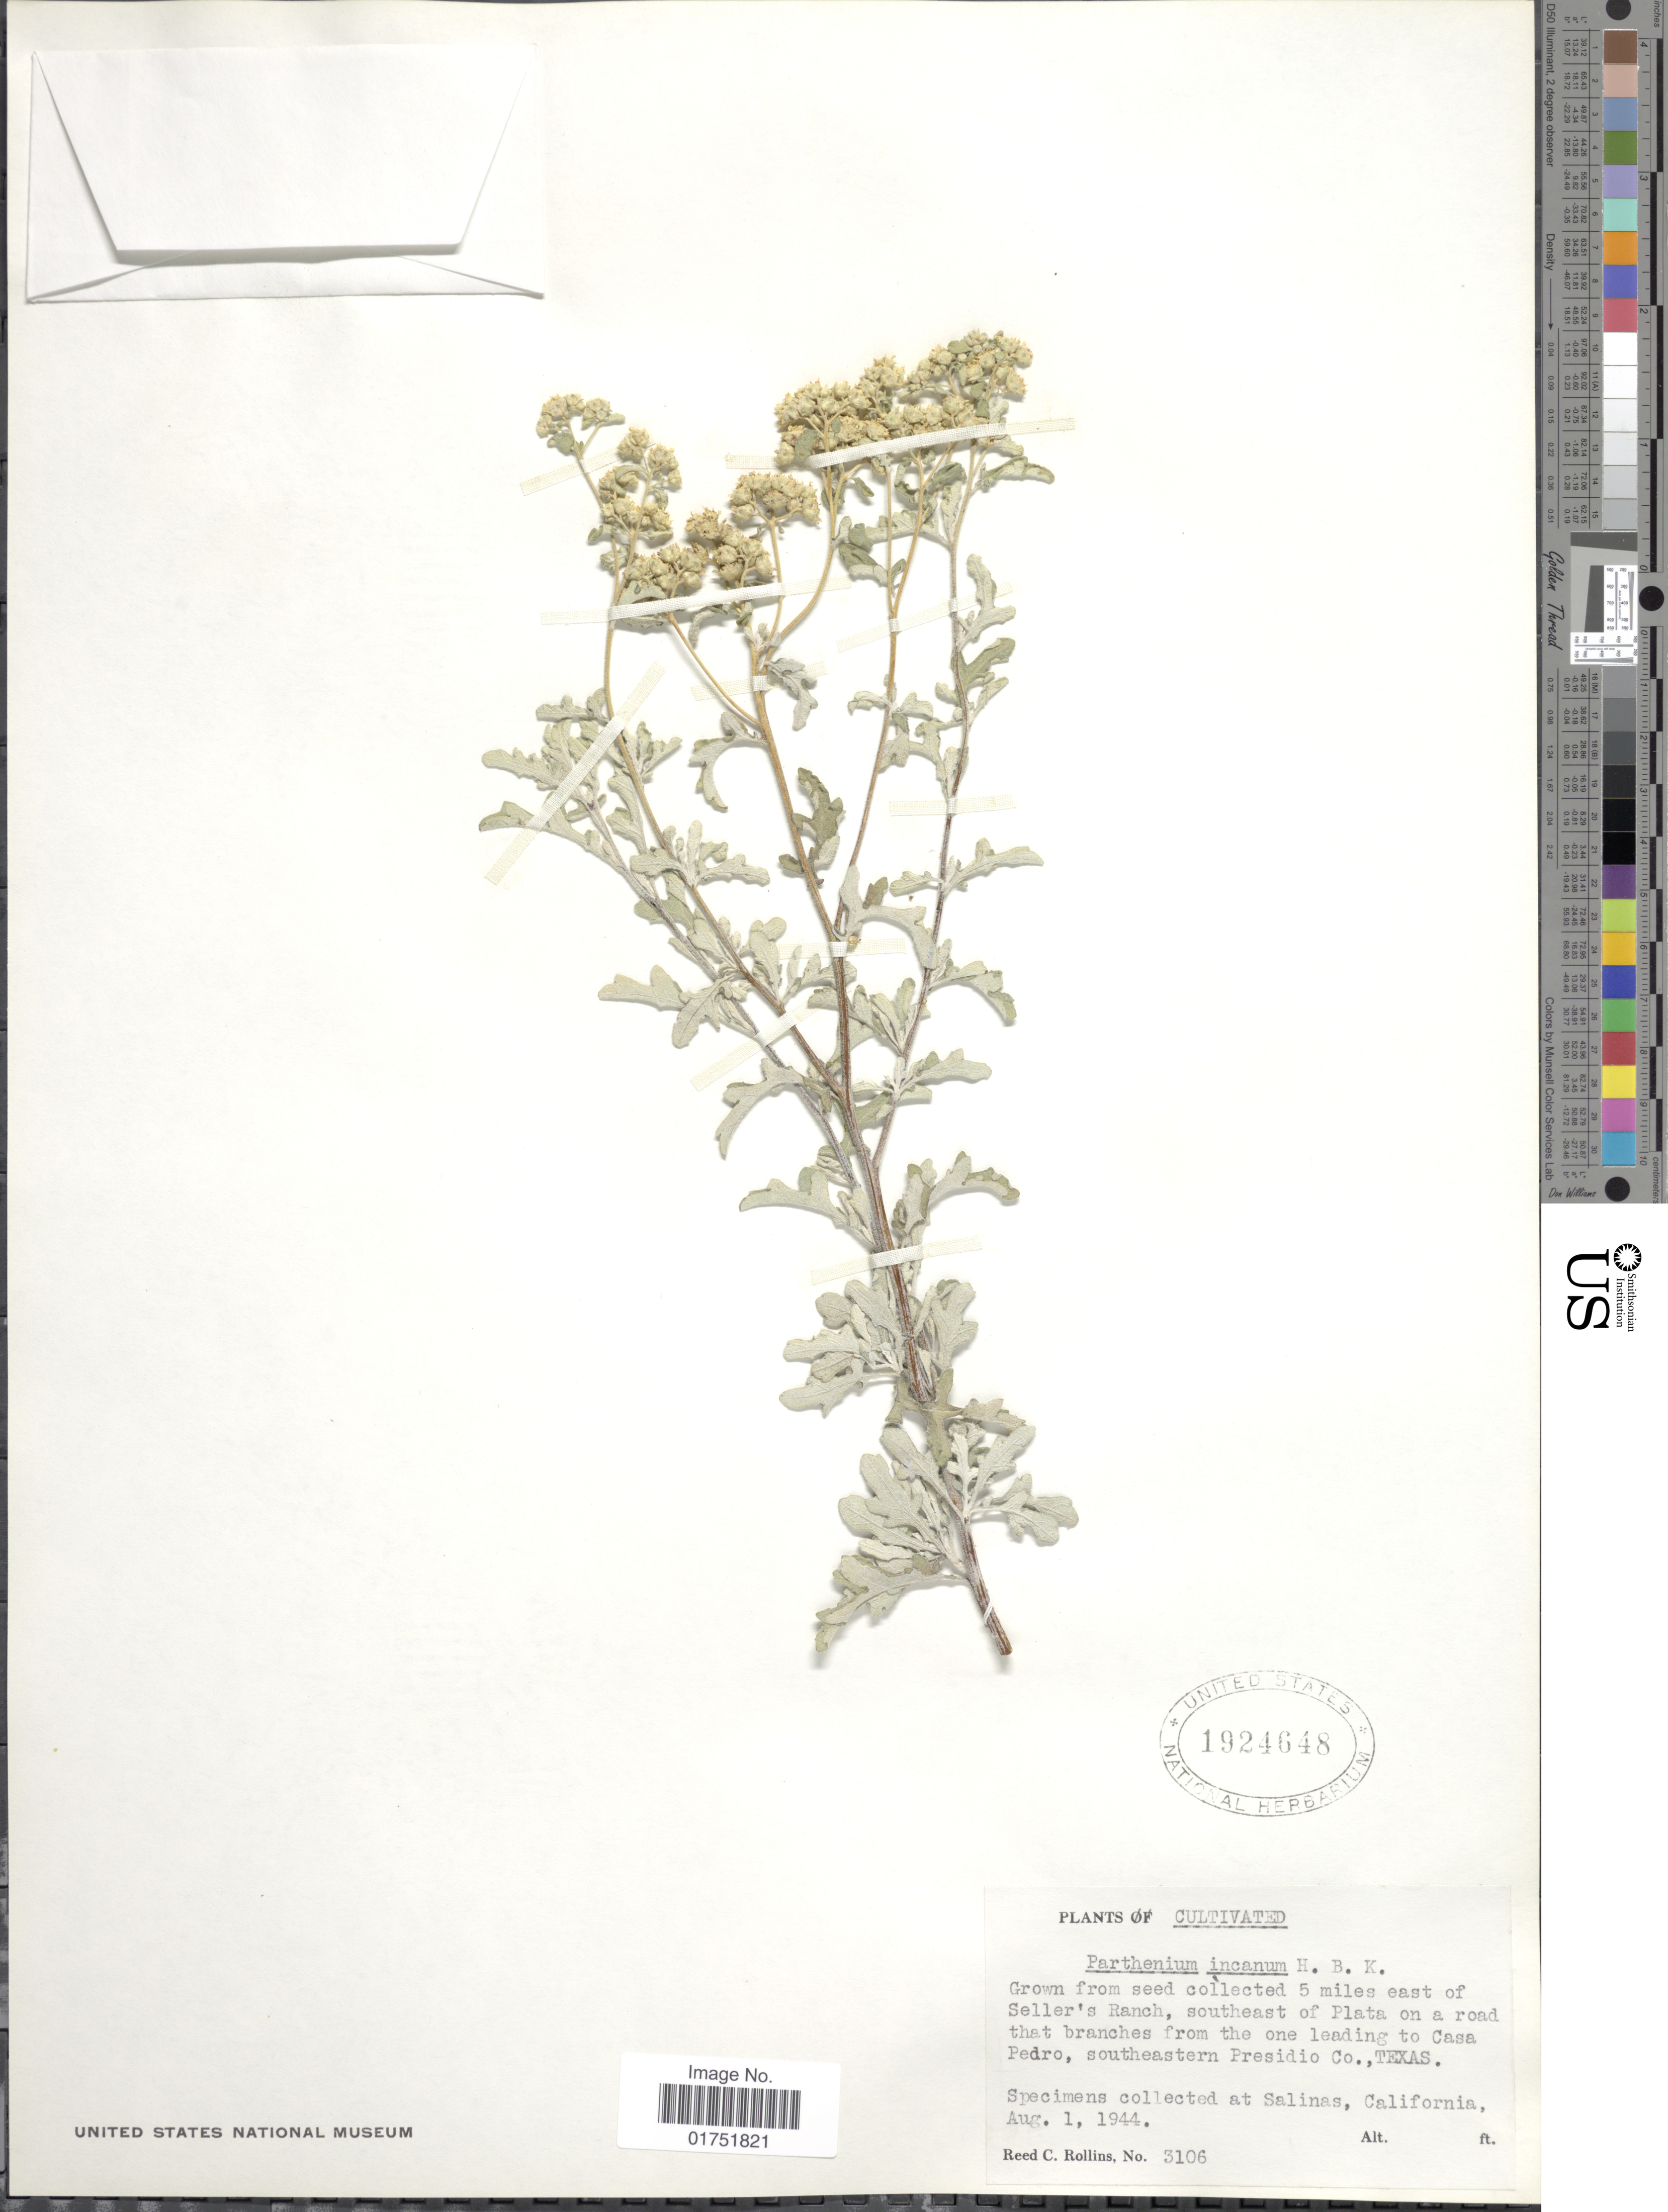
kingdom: Plantae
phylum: Tracheophyta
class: Magnoliopsida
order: Asterales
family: Asteraceae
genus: Parthenium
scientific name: Parthenium incanum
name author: Kunth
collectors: R. C. Rollins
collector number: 3106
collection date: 1944-08-01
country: United States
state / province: California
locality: Salinas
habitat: grown from seeds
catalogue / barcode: US 1924648